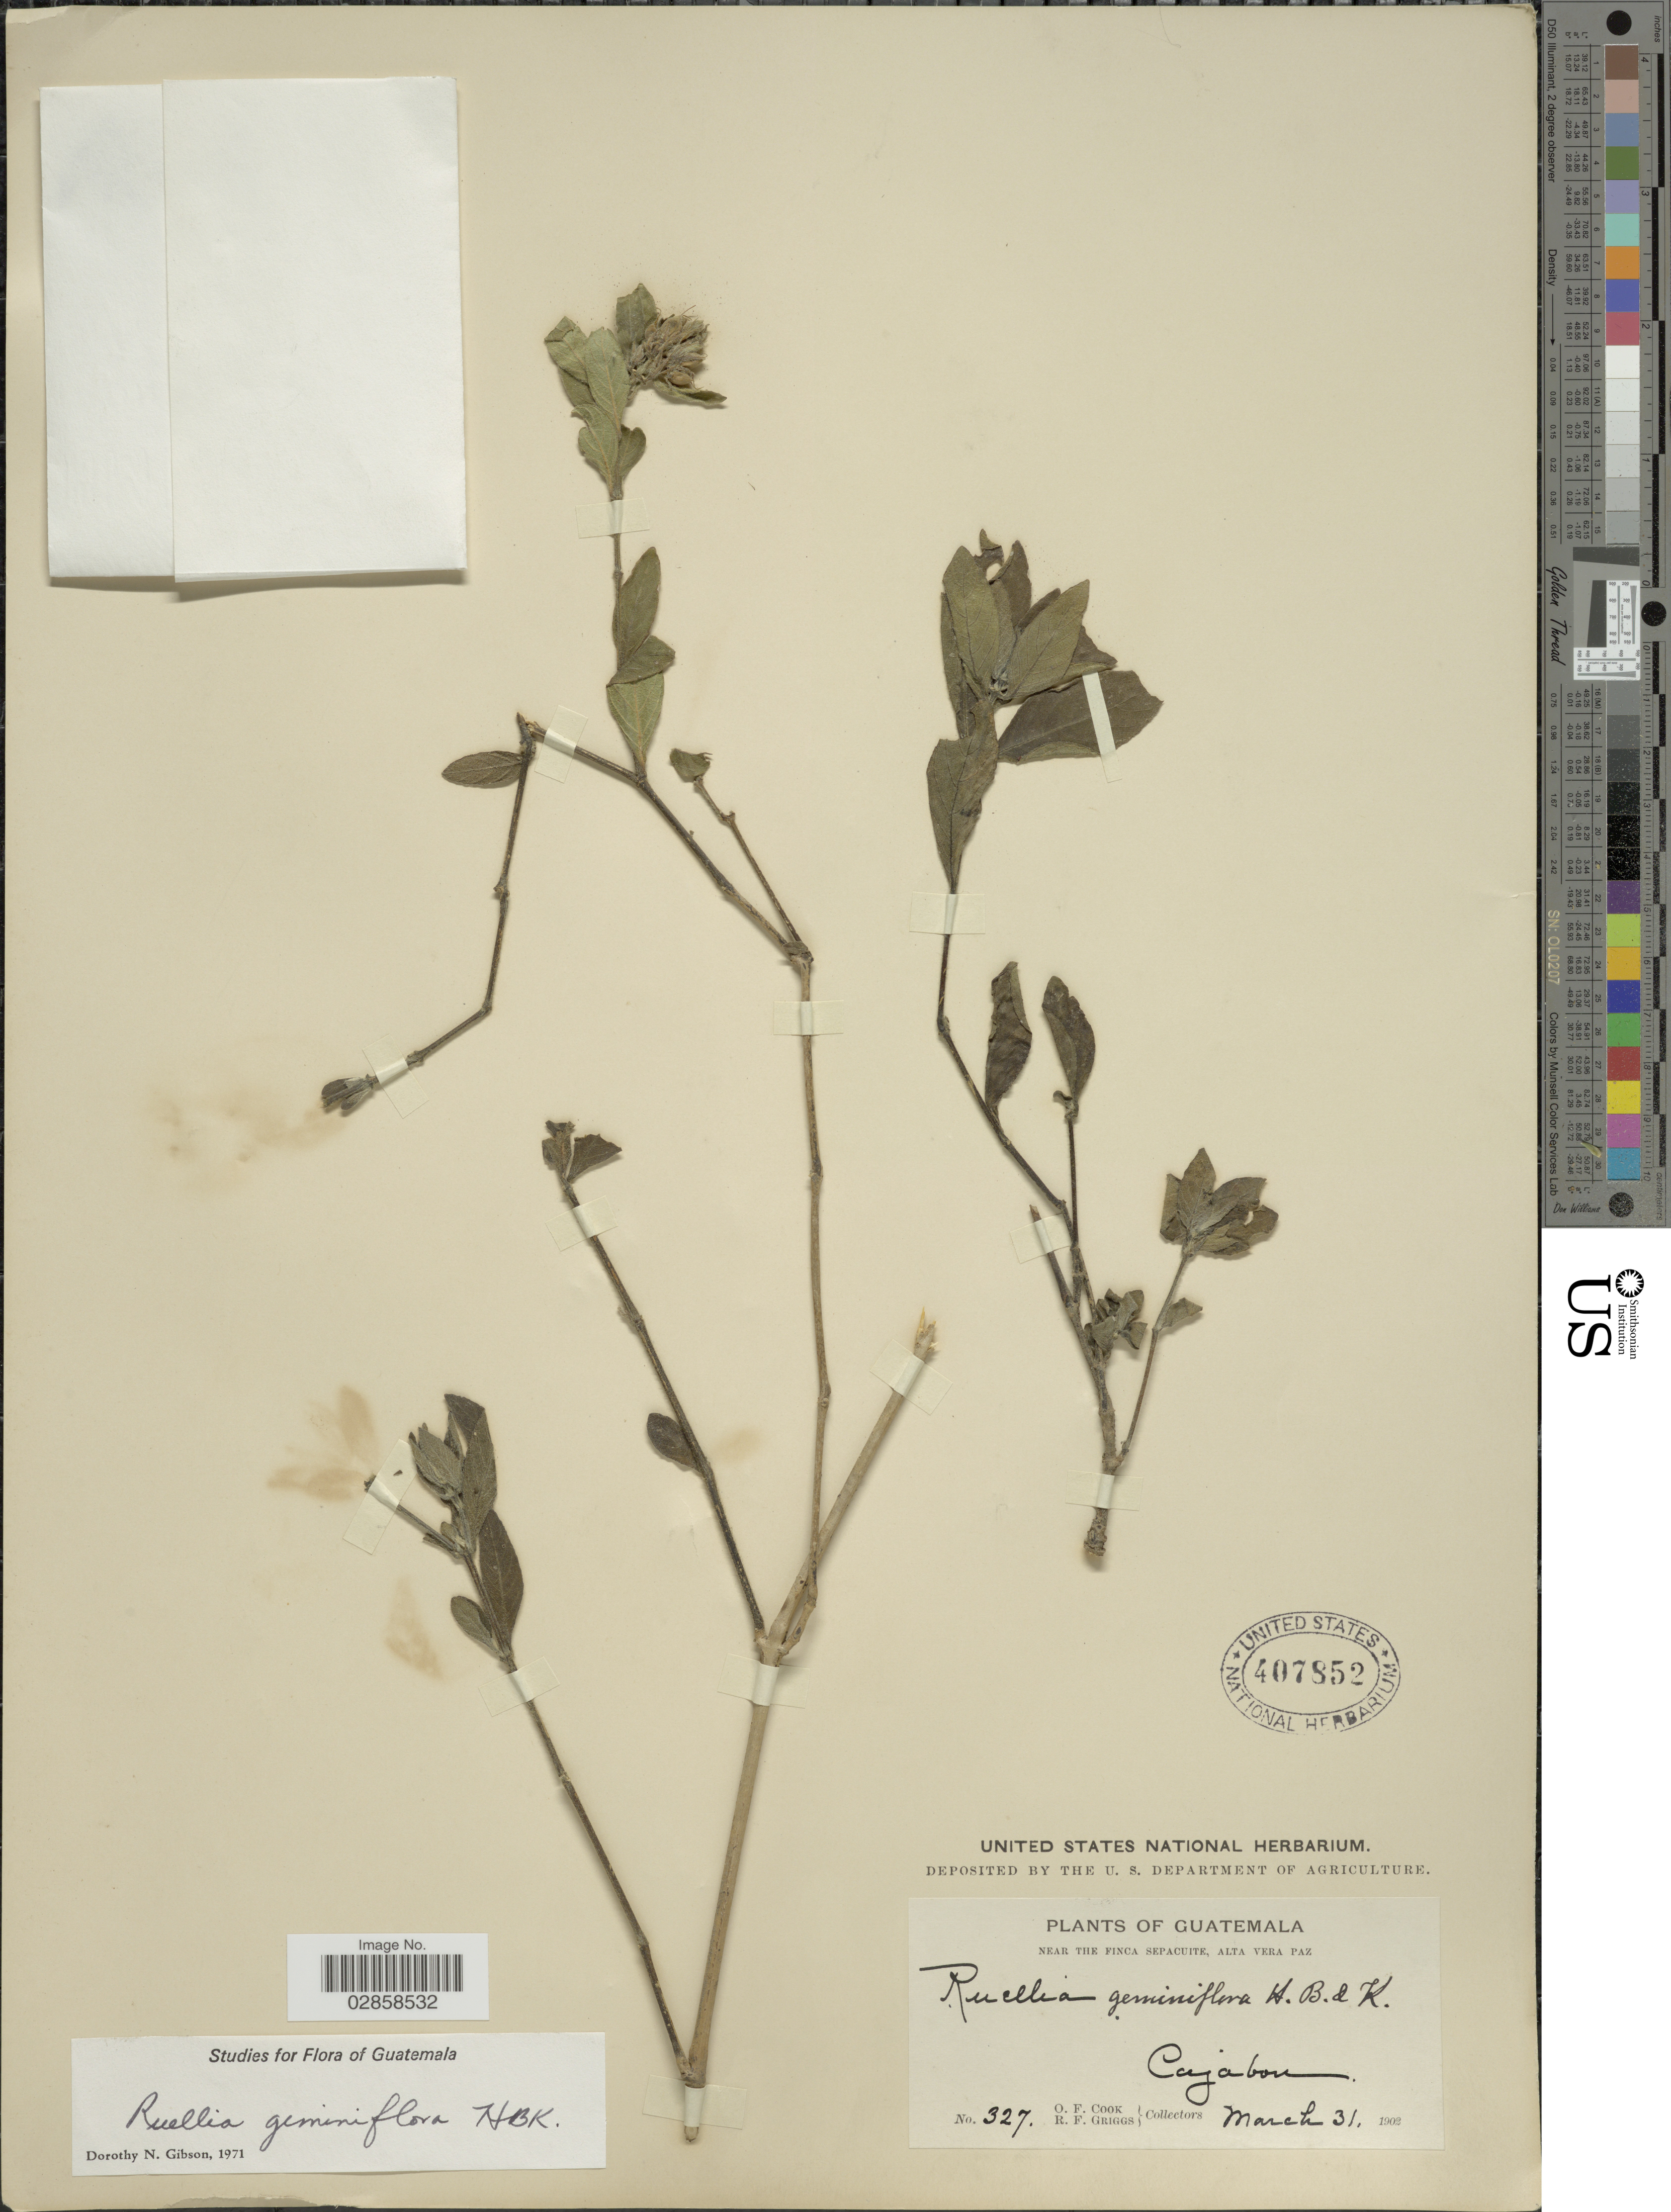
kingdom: Plantae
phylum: Tracheophyta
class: Magnoliopsida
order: Lamiales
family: Acanthaceae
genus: Ruellia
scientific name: Ruellia geminiflora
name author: Kunth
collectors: O. F. Cook & R. F. Griggs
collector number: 327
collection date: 1902-03-31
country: Guatemala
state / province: Alta Verapaz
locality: Near the Finca Sepacute. Cajabon.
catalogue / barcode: US 407852